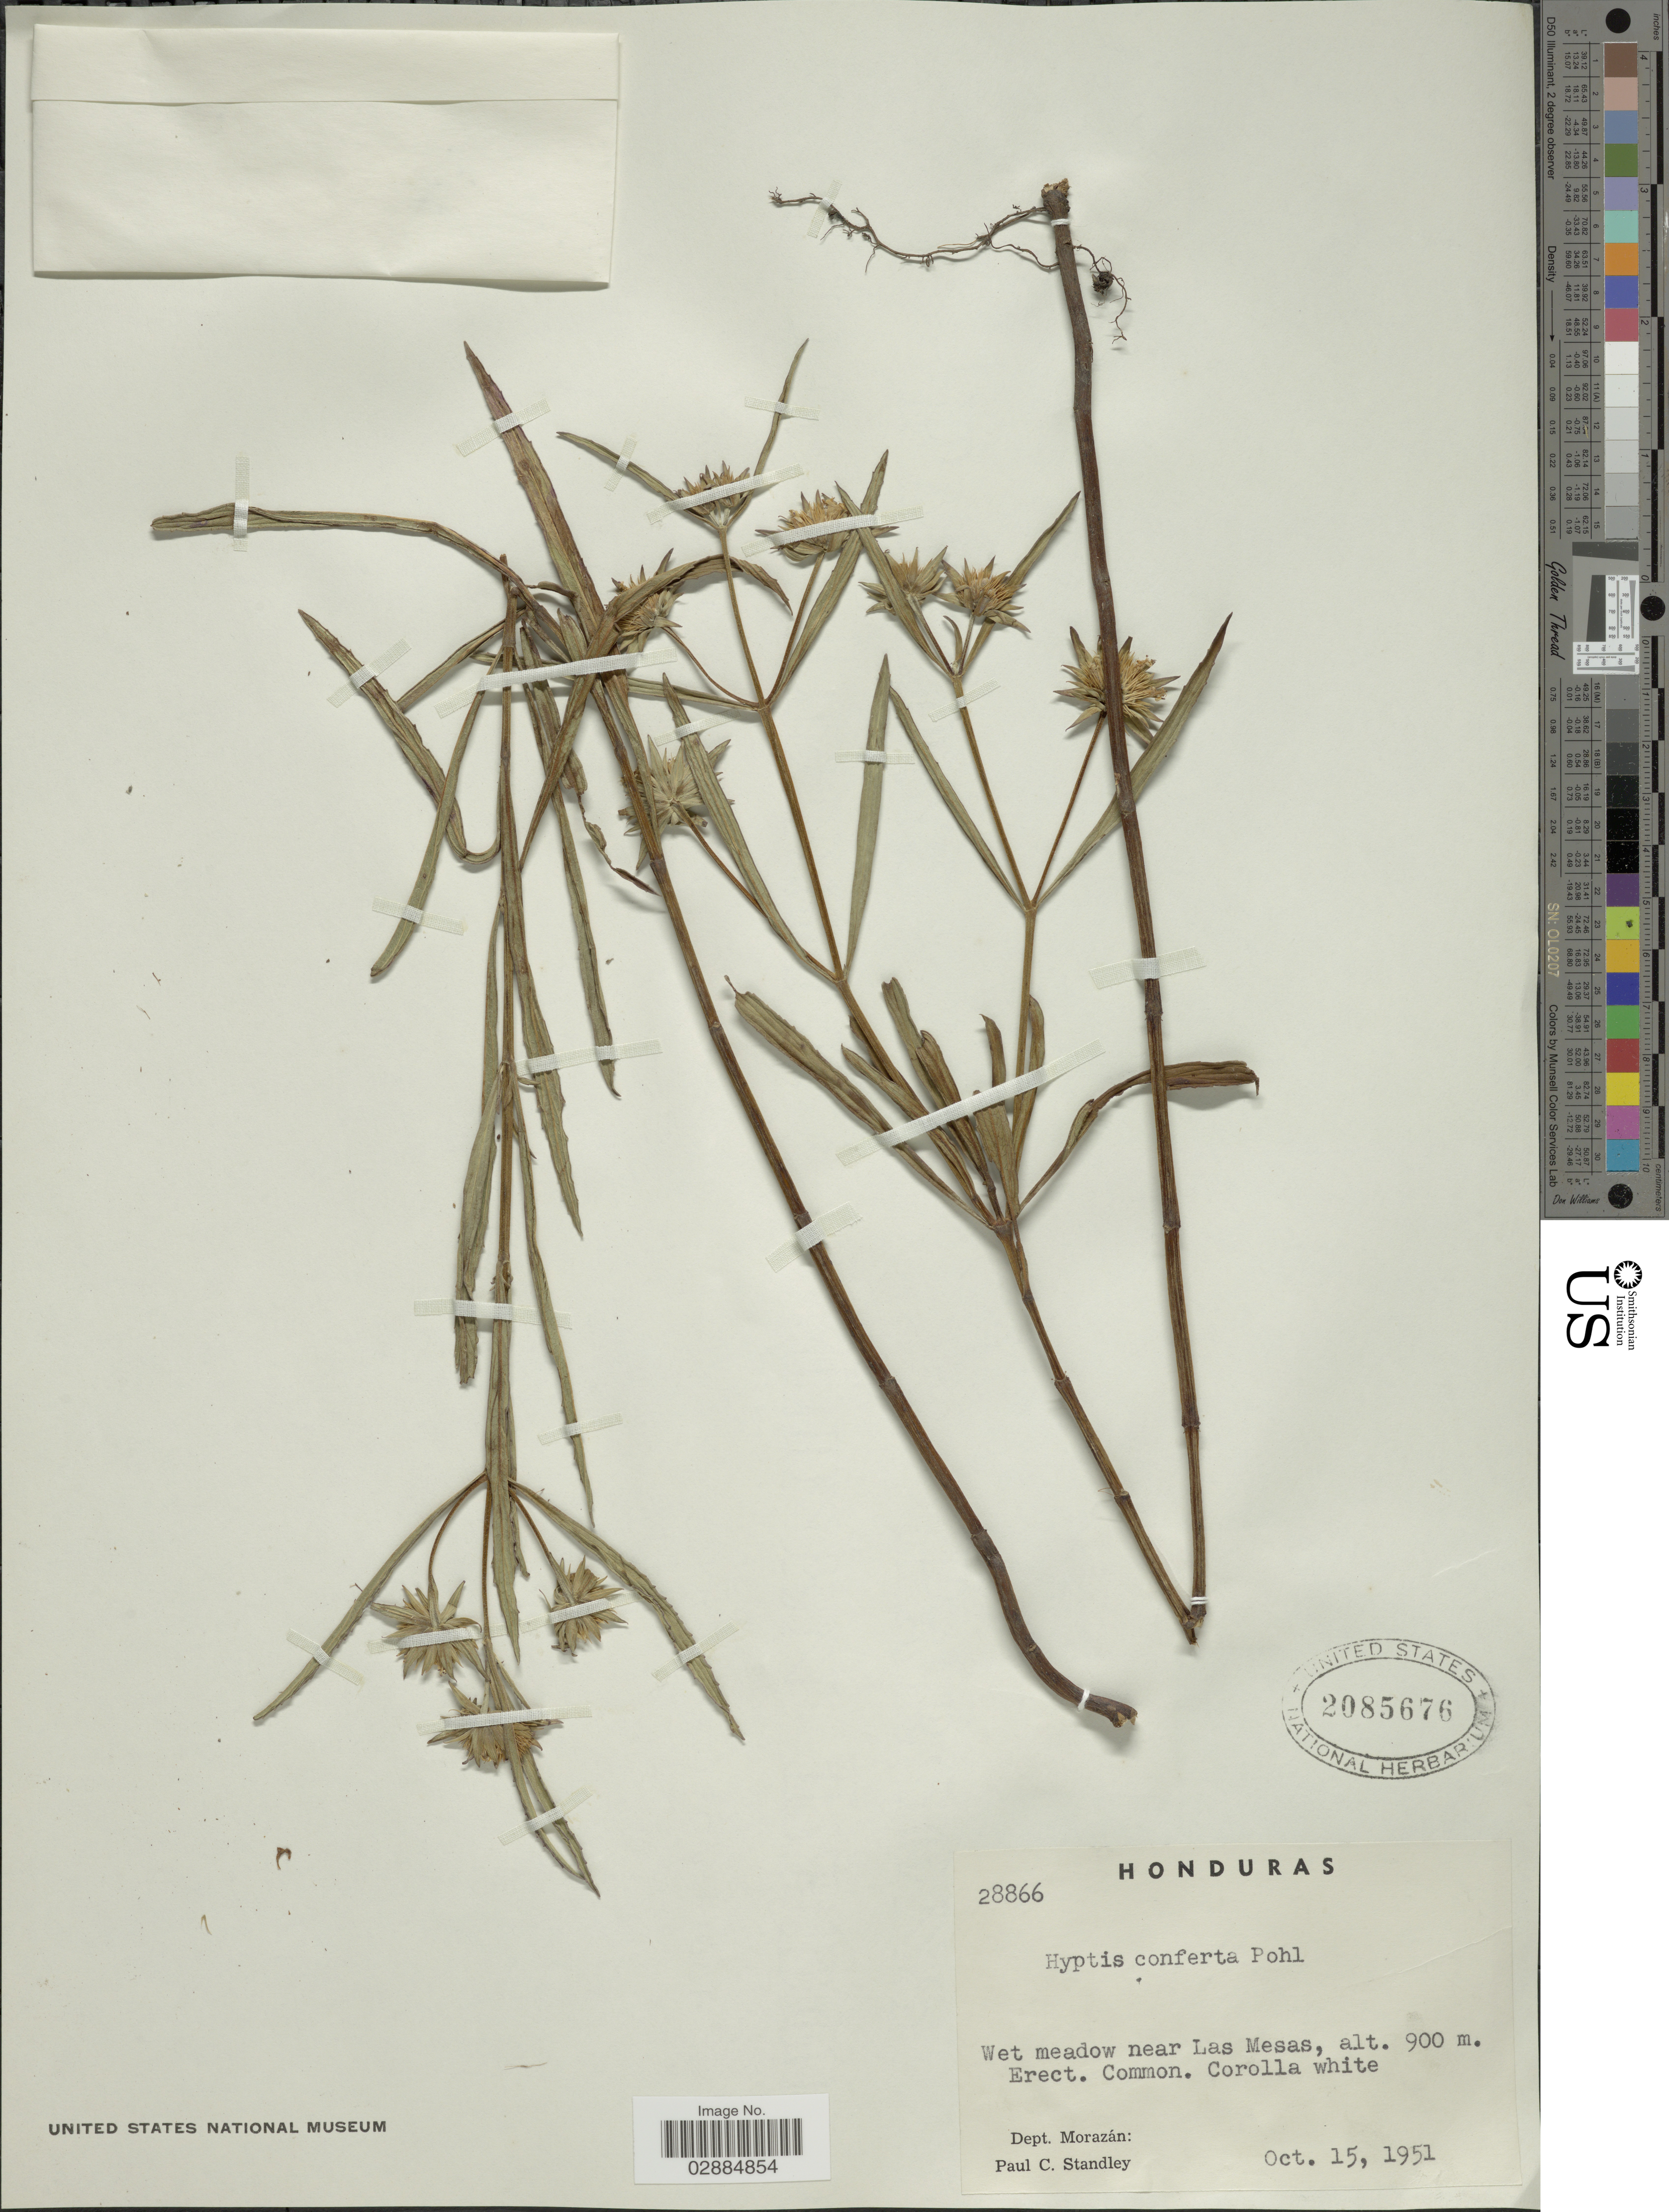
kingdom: Plantae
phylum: Tracheophyta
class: Magnoliopsida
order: Lamiales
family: Lamiaceae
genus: Hyptis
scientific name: Hyptis conferta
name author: Pohl ex Benth.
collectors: P. C. Standley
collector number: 28866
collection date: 1951-10-15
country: Honduras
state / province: Fco. Morazán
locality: Dept. Morazán, near Las Mesas.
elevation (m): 900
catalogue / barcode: US 2085676